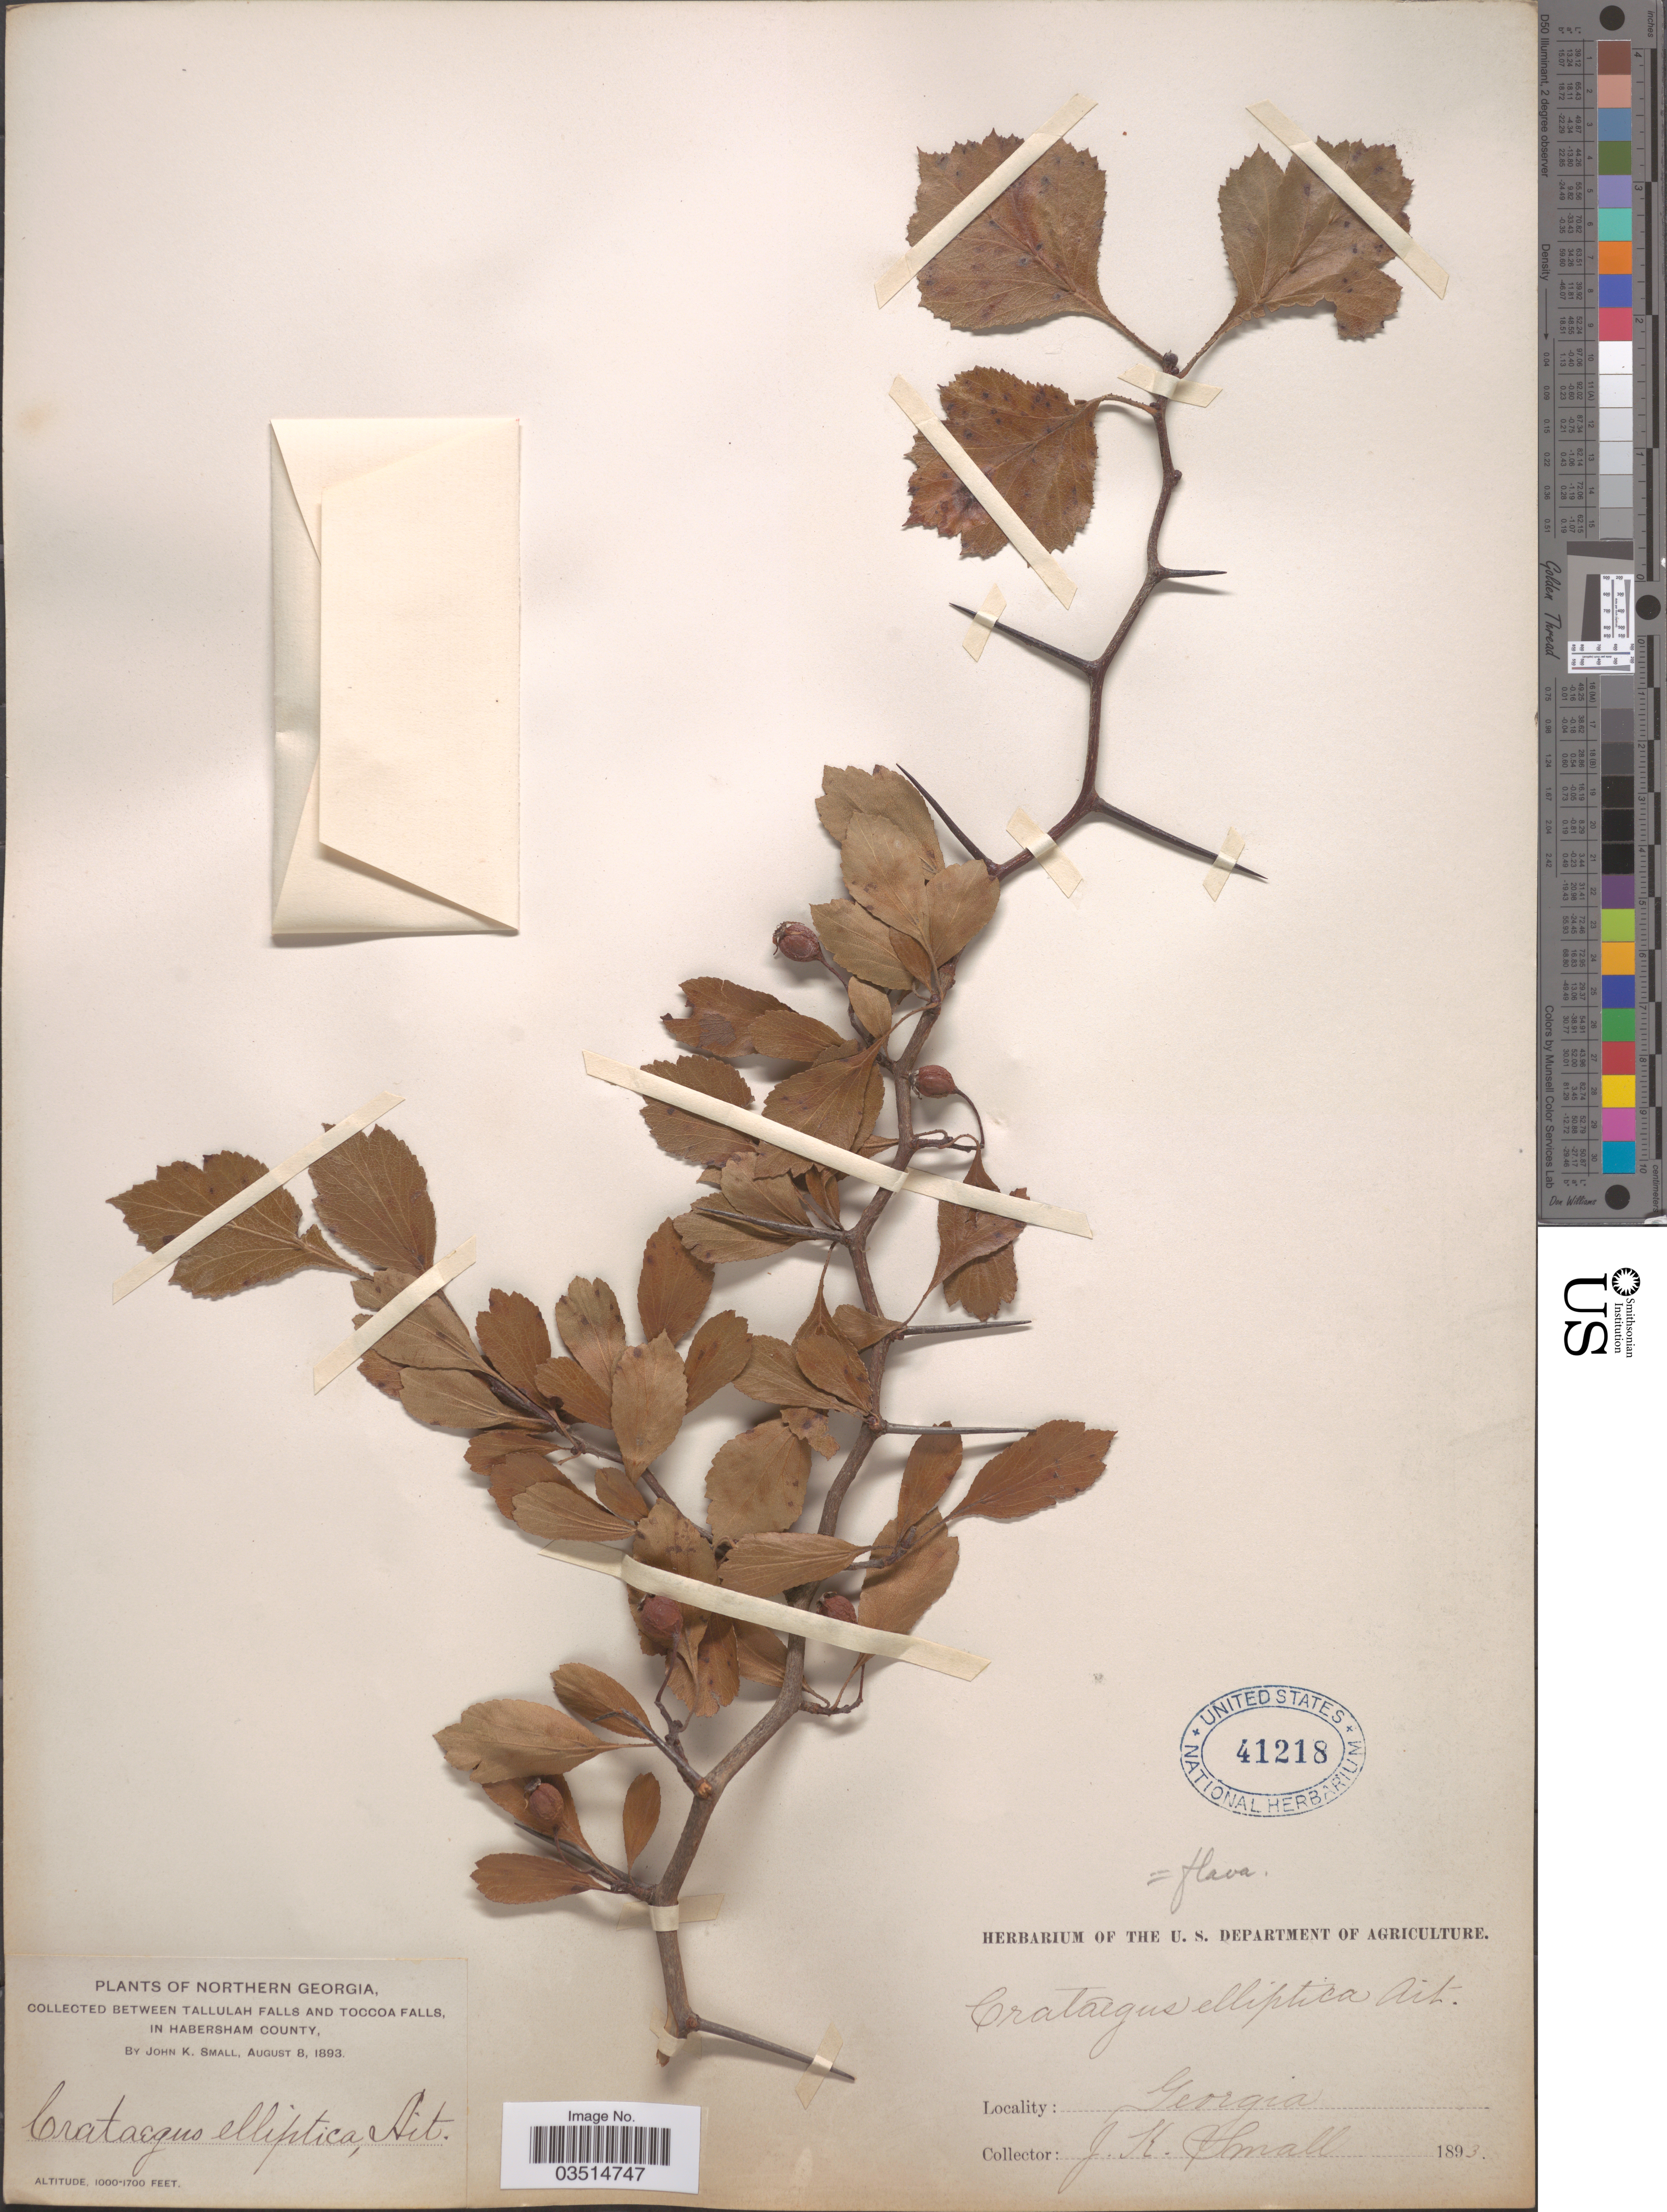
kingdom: Plantae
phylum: Tracheophyta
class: Magnoliopsida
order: Rosales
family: Rosaceae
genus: Crataegus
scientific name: Crataegus elliptica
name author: Elliott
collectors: J. K. Small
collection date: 1893-08-08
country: United States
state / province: Georgia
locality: Northern Georgia. Between Tallulah Falls and Toccoa Falls, in Habersham County.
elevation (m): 305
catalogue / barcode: US 41218